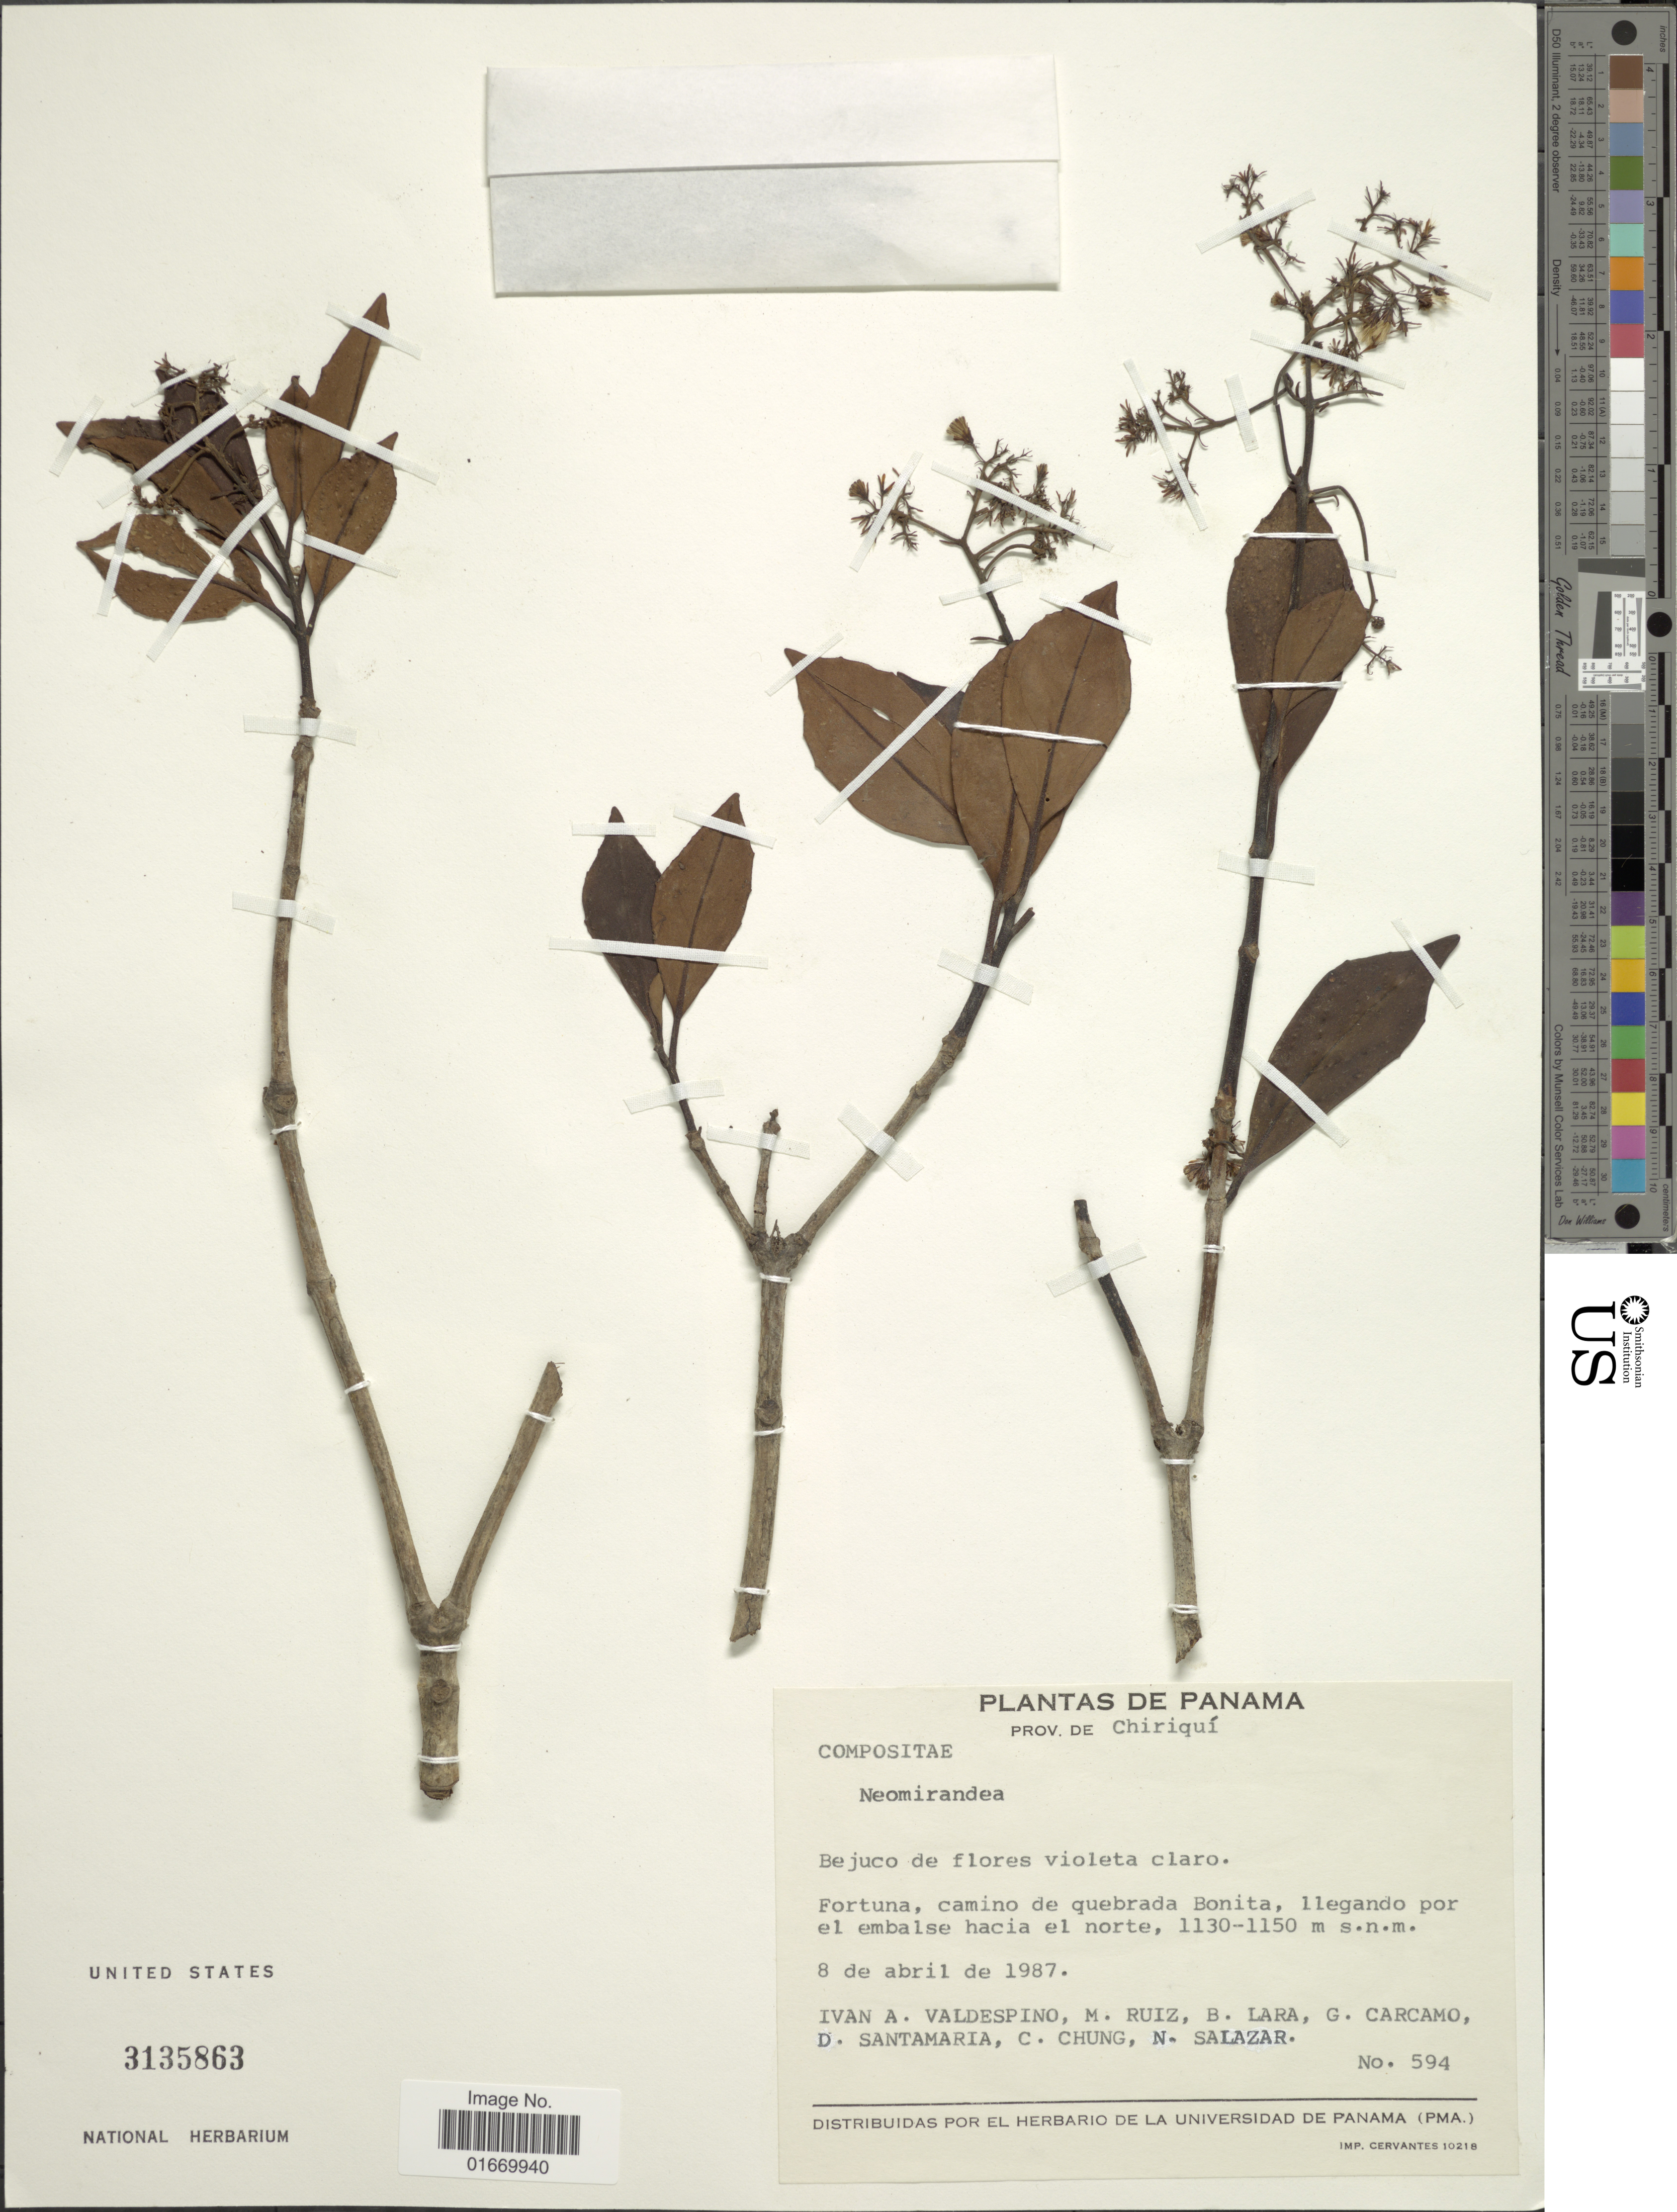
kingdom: Plantae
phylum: Tracheophyta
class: Magnoliopsida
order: Asterales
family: Asteraceae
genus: Neomirandea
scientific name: Neomirandea eximia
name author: (B.L. Rob.) R.M. King & H. Rob.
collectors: I. A. Valdespino, M. Ruiz, B. Lara, G. Carcamo & et al.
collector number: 594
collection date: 1987-04-08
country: Panama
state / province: Chiriqui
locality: Fortuna, camino de quebrada Bonita, llegando por el embalse hacia el norte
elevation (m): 1130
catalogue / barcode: US 3135863